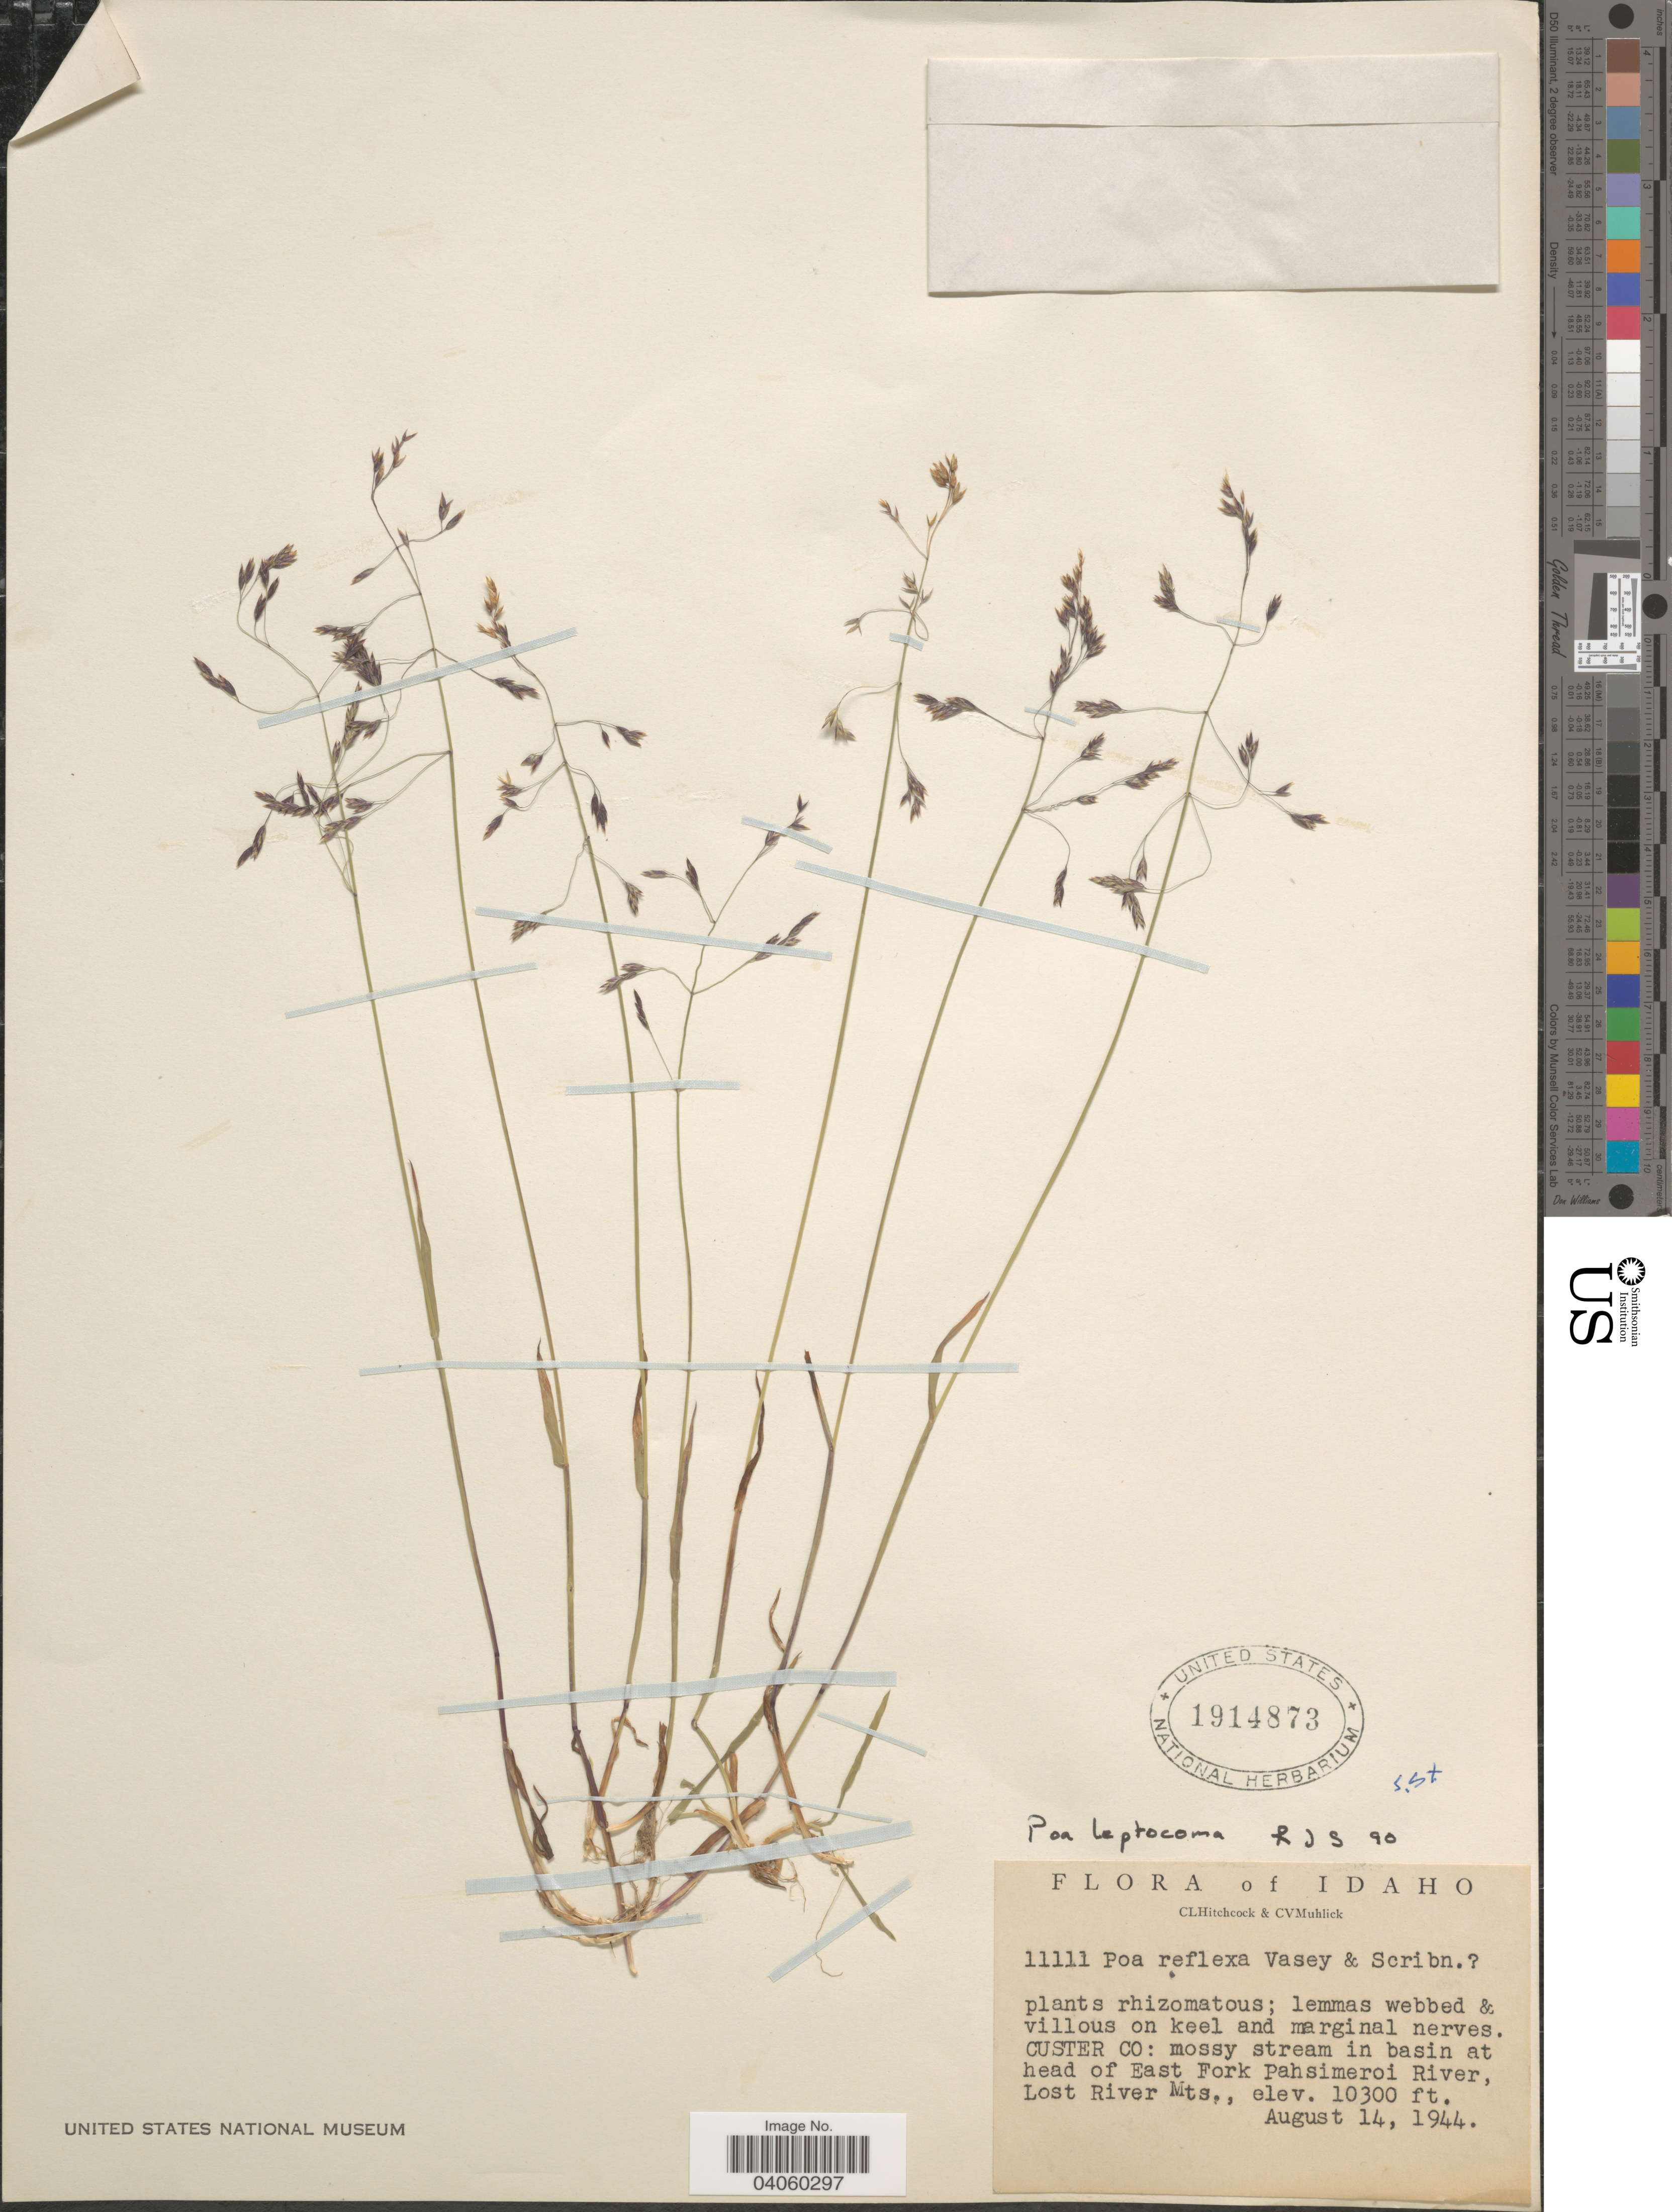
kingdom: Plantae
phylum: Tracheophyta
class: Liliopsida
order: Poales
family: Poaceae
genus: Poa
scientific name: Poa leptocoma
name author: Trin.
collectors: C. L. Hitchcock & C. V. Muhlick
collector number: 11111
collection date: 1944-08-14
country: United States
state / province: Idaho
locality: Custer Co: mossy stream in basin at head of East Fork Pahsimeroi River, Lost River Mts.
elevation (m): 3139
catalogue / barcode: US 1914873